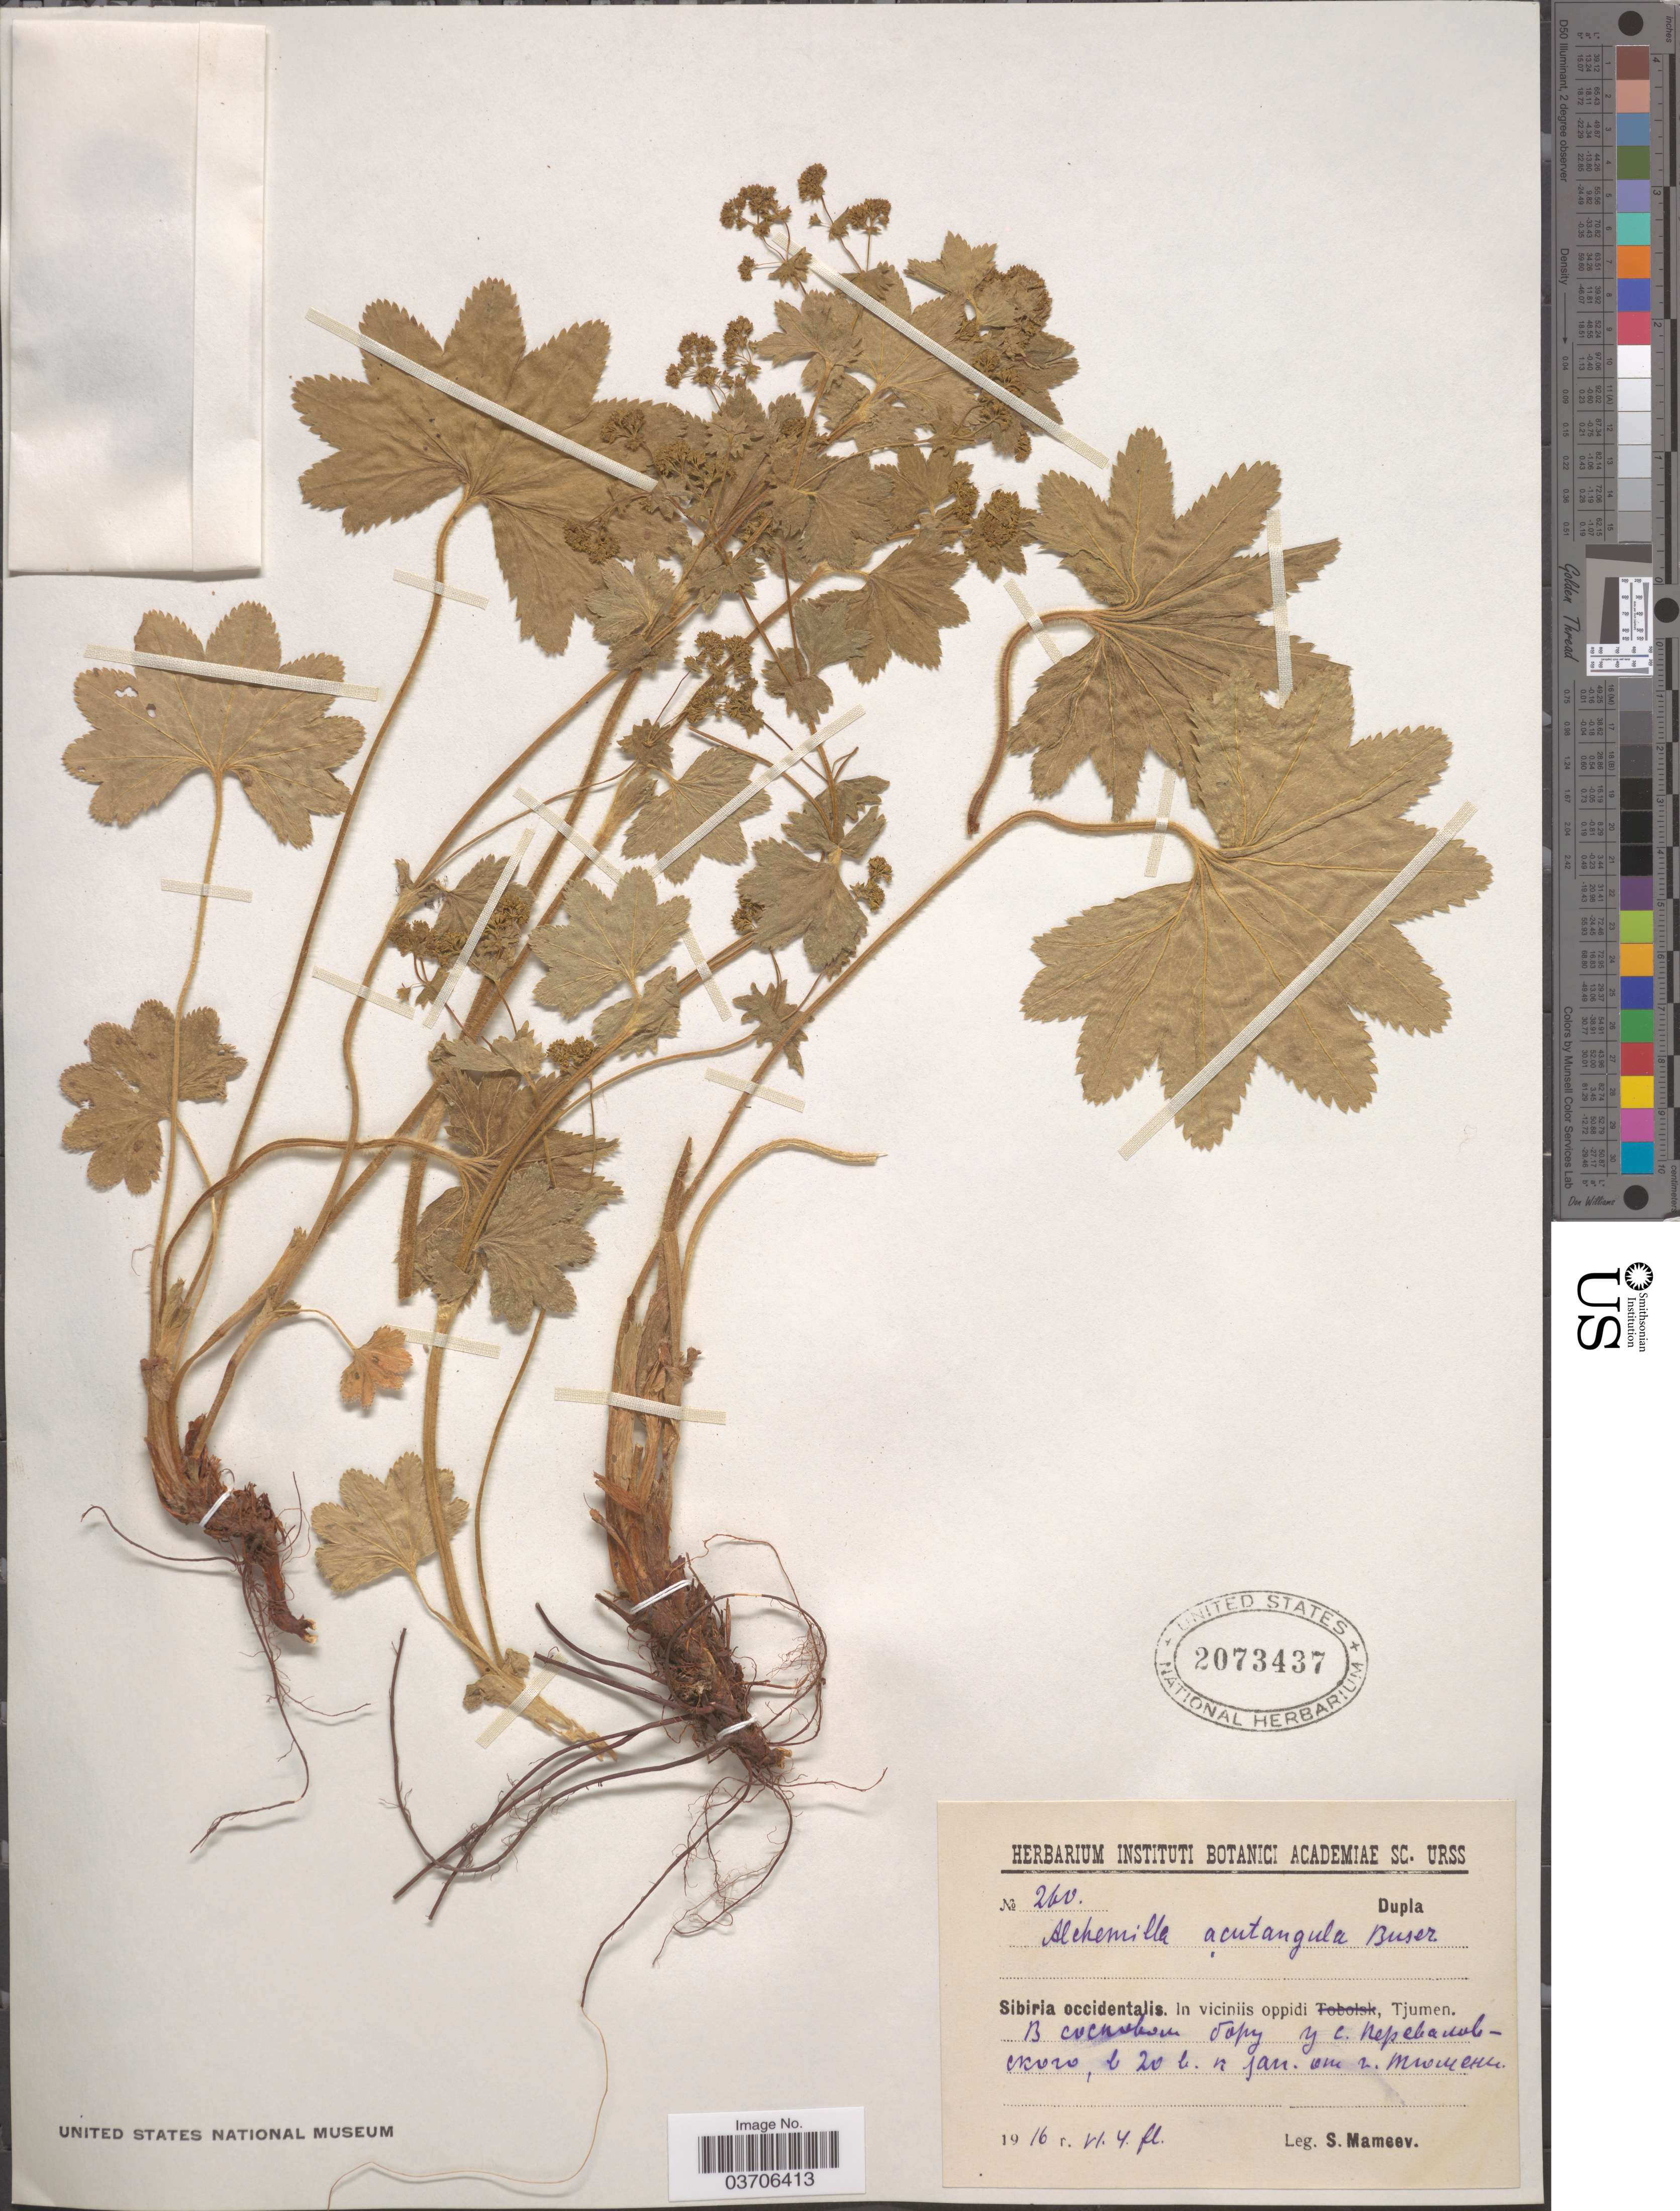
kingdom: Plantae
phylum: Tracheophyta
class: Magnoliopsida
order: Rosales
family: Rosaceae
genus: Alchemilla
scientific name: Alchemilla acutangula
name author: Buser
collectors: S. Mameev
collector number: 260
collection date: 1916-06-04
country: Russian Federation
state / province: Tyumen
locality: Sibiria occidentalis. In viciniis oppidi Tjumen. X.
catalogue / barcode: US 2073437